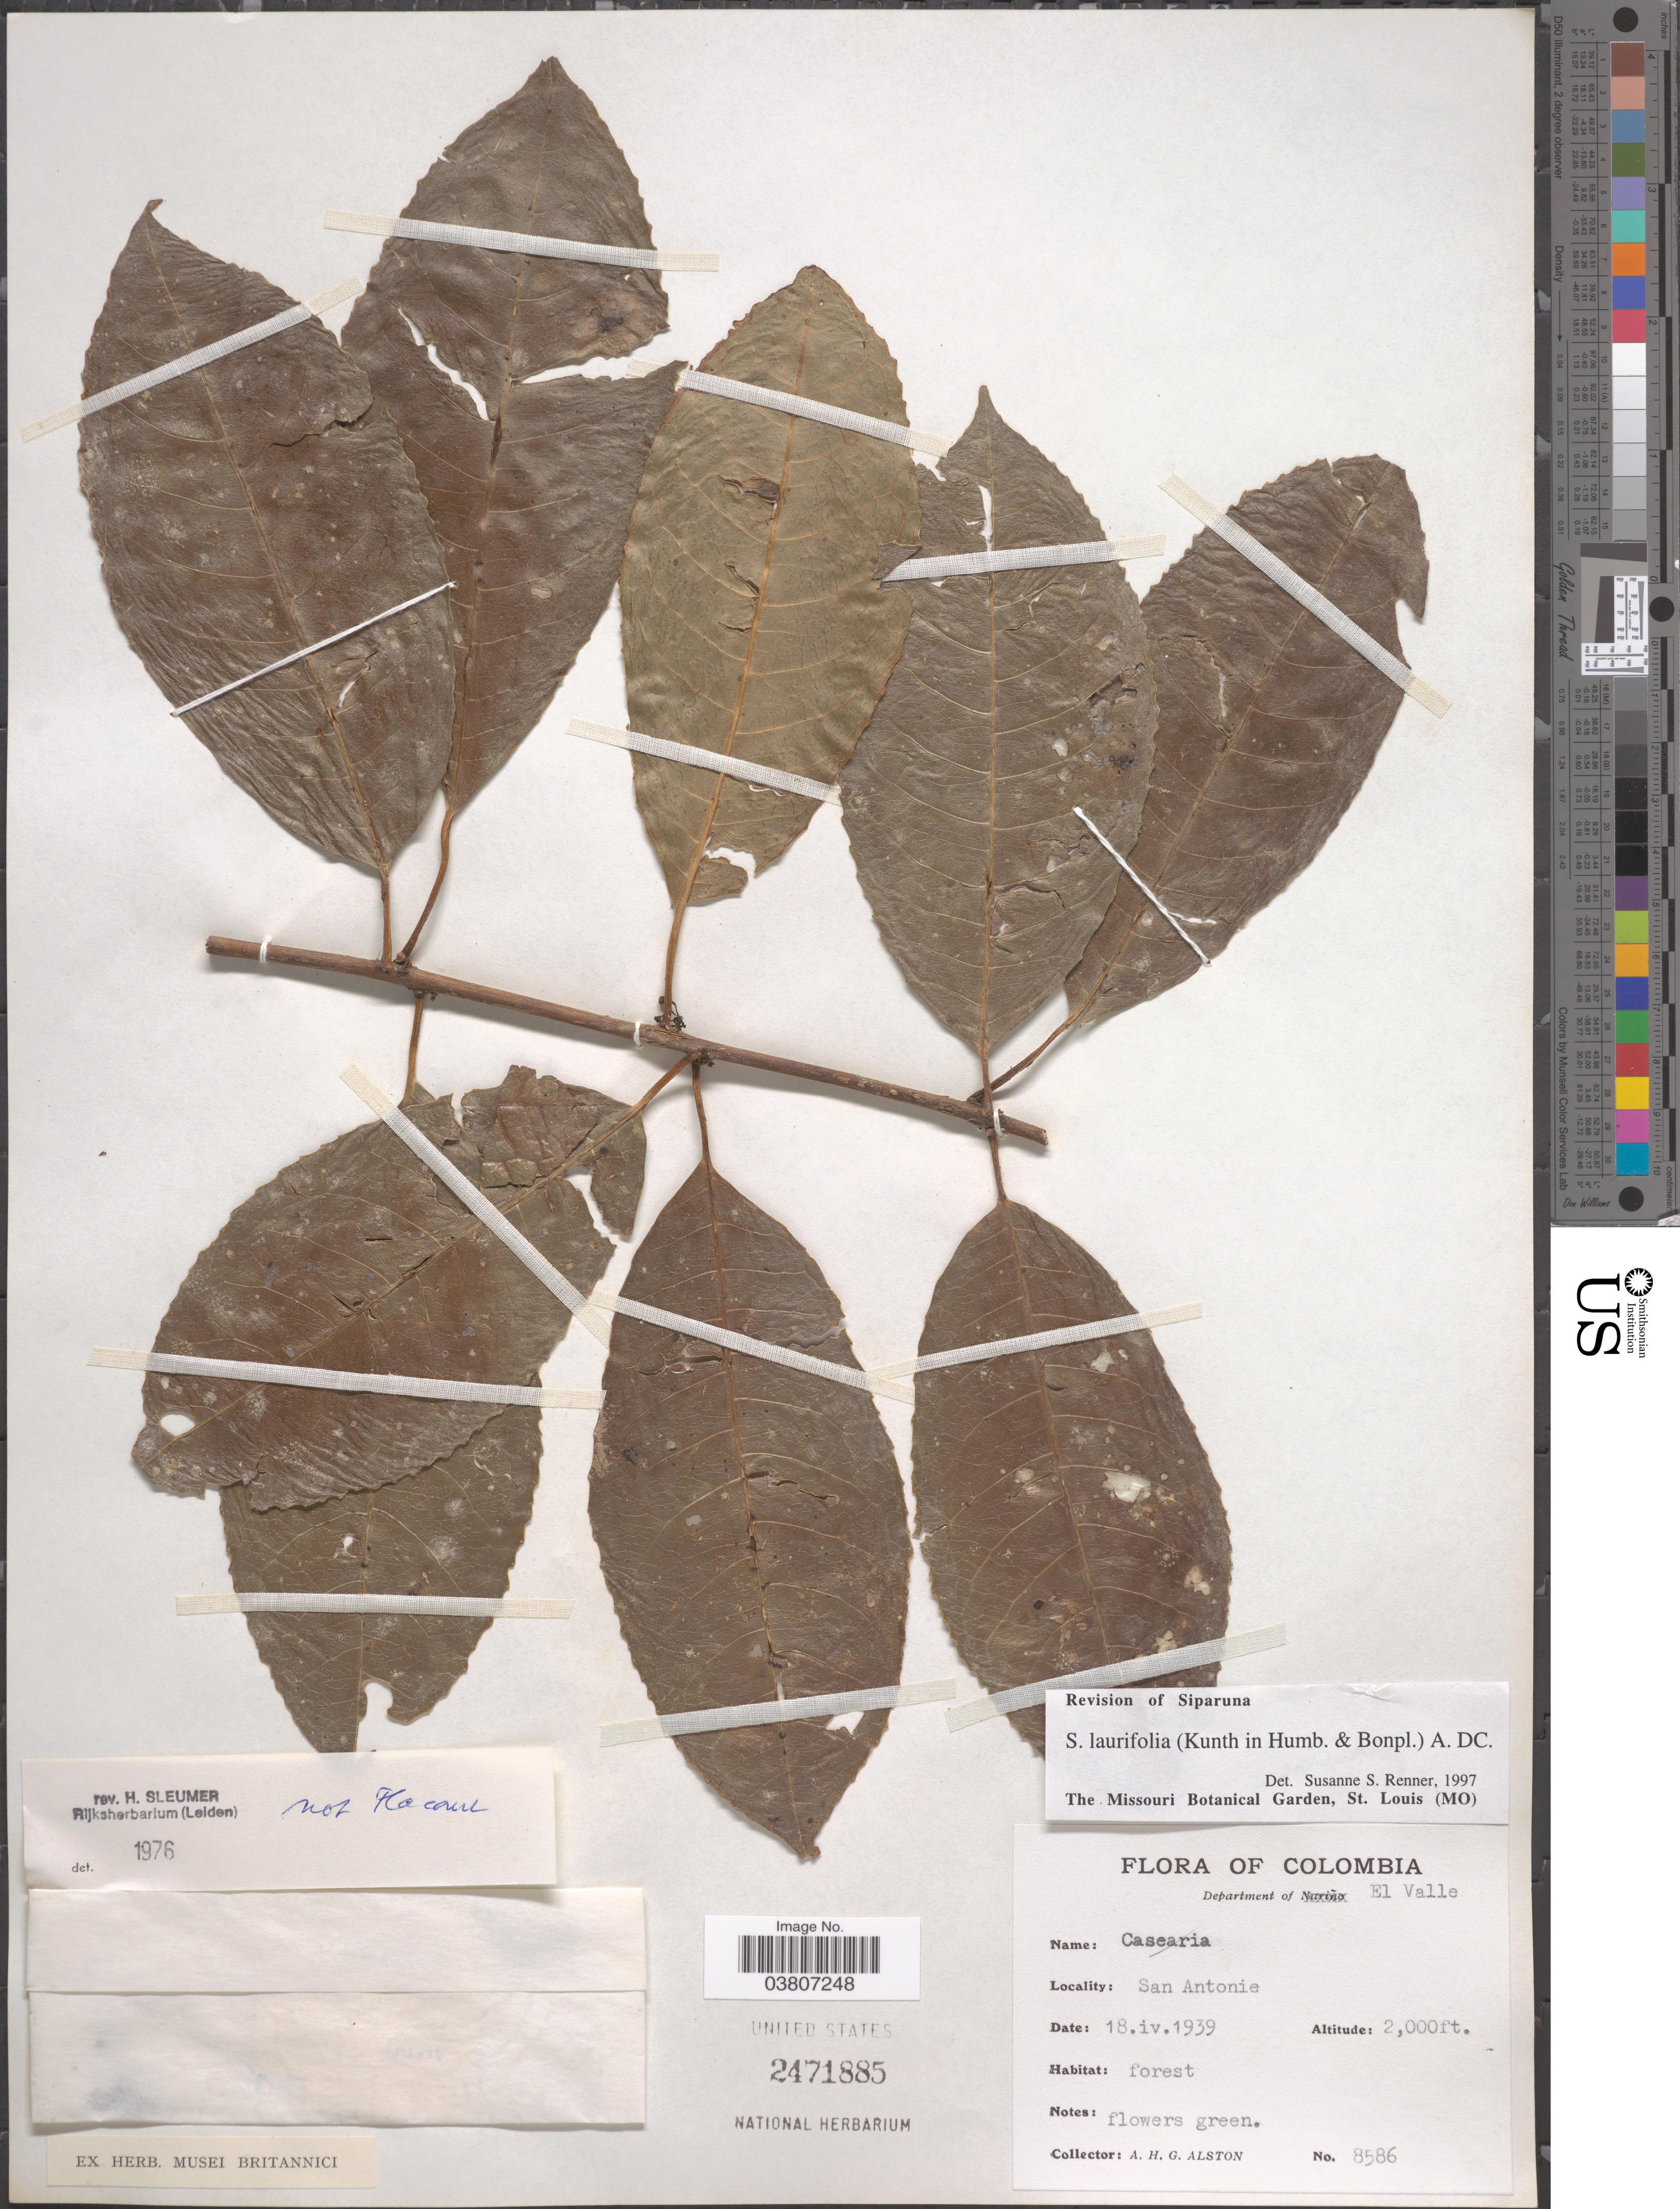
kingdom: Plantae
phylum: Tracheophyta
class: Magnoliopsida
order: Laurales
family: Siparunaceae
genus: Siparuna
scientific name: Siparuna laurifolia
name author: (Kunth) A. DC.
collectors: A. H. Alston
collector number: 8586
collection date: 1939-04-18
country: Colombia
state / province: Valle del Cauca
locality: Department of El Valle. San Antonie.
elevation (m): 610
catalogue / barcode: US 2471885